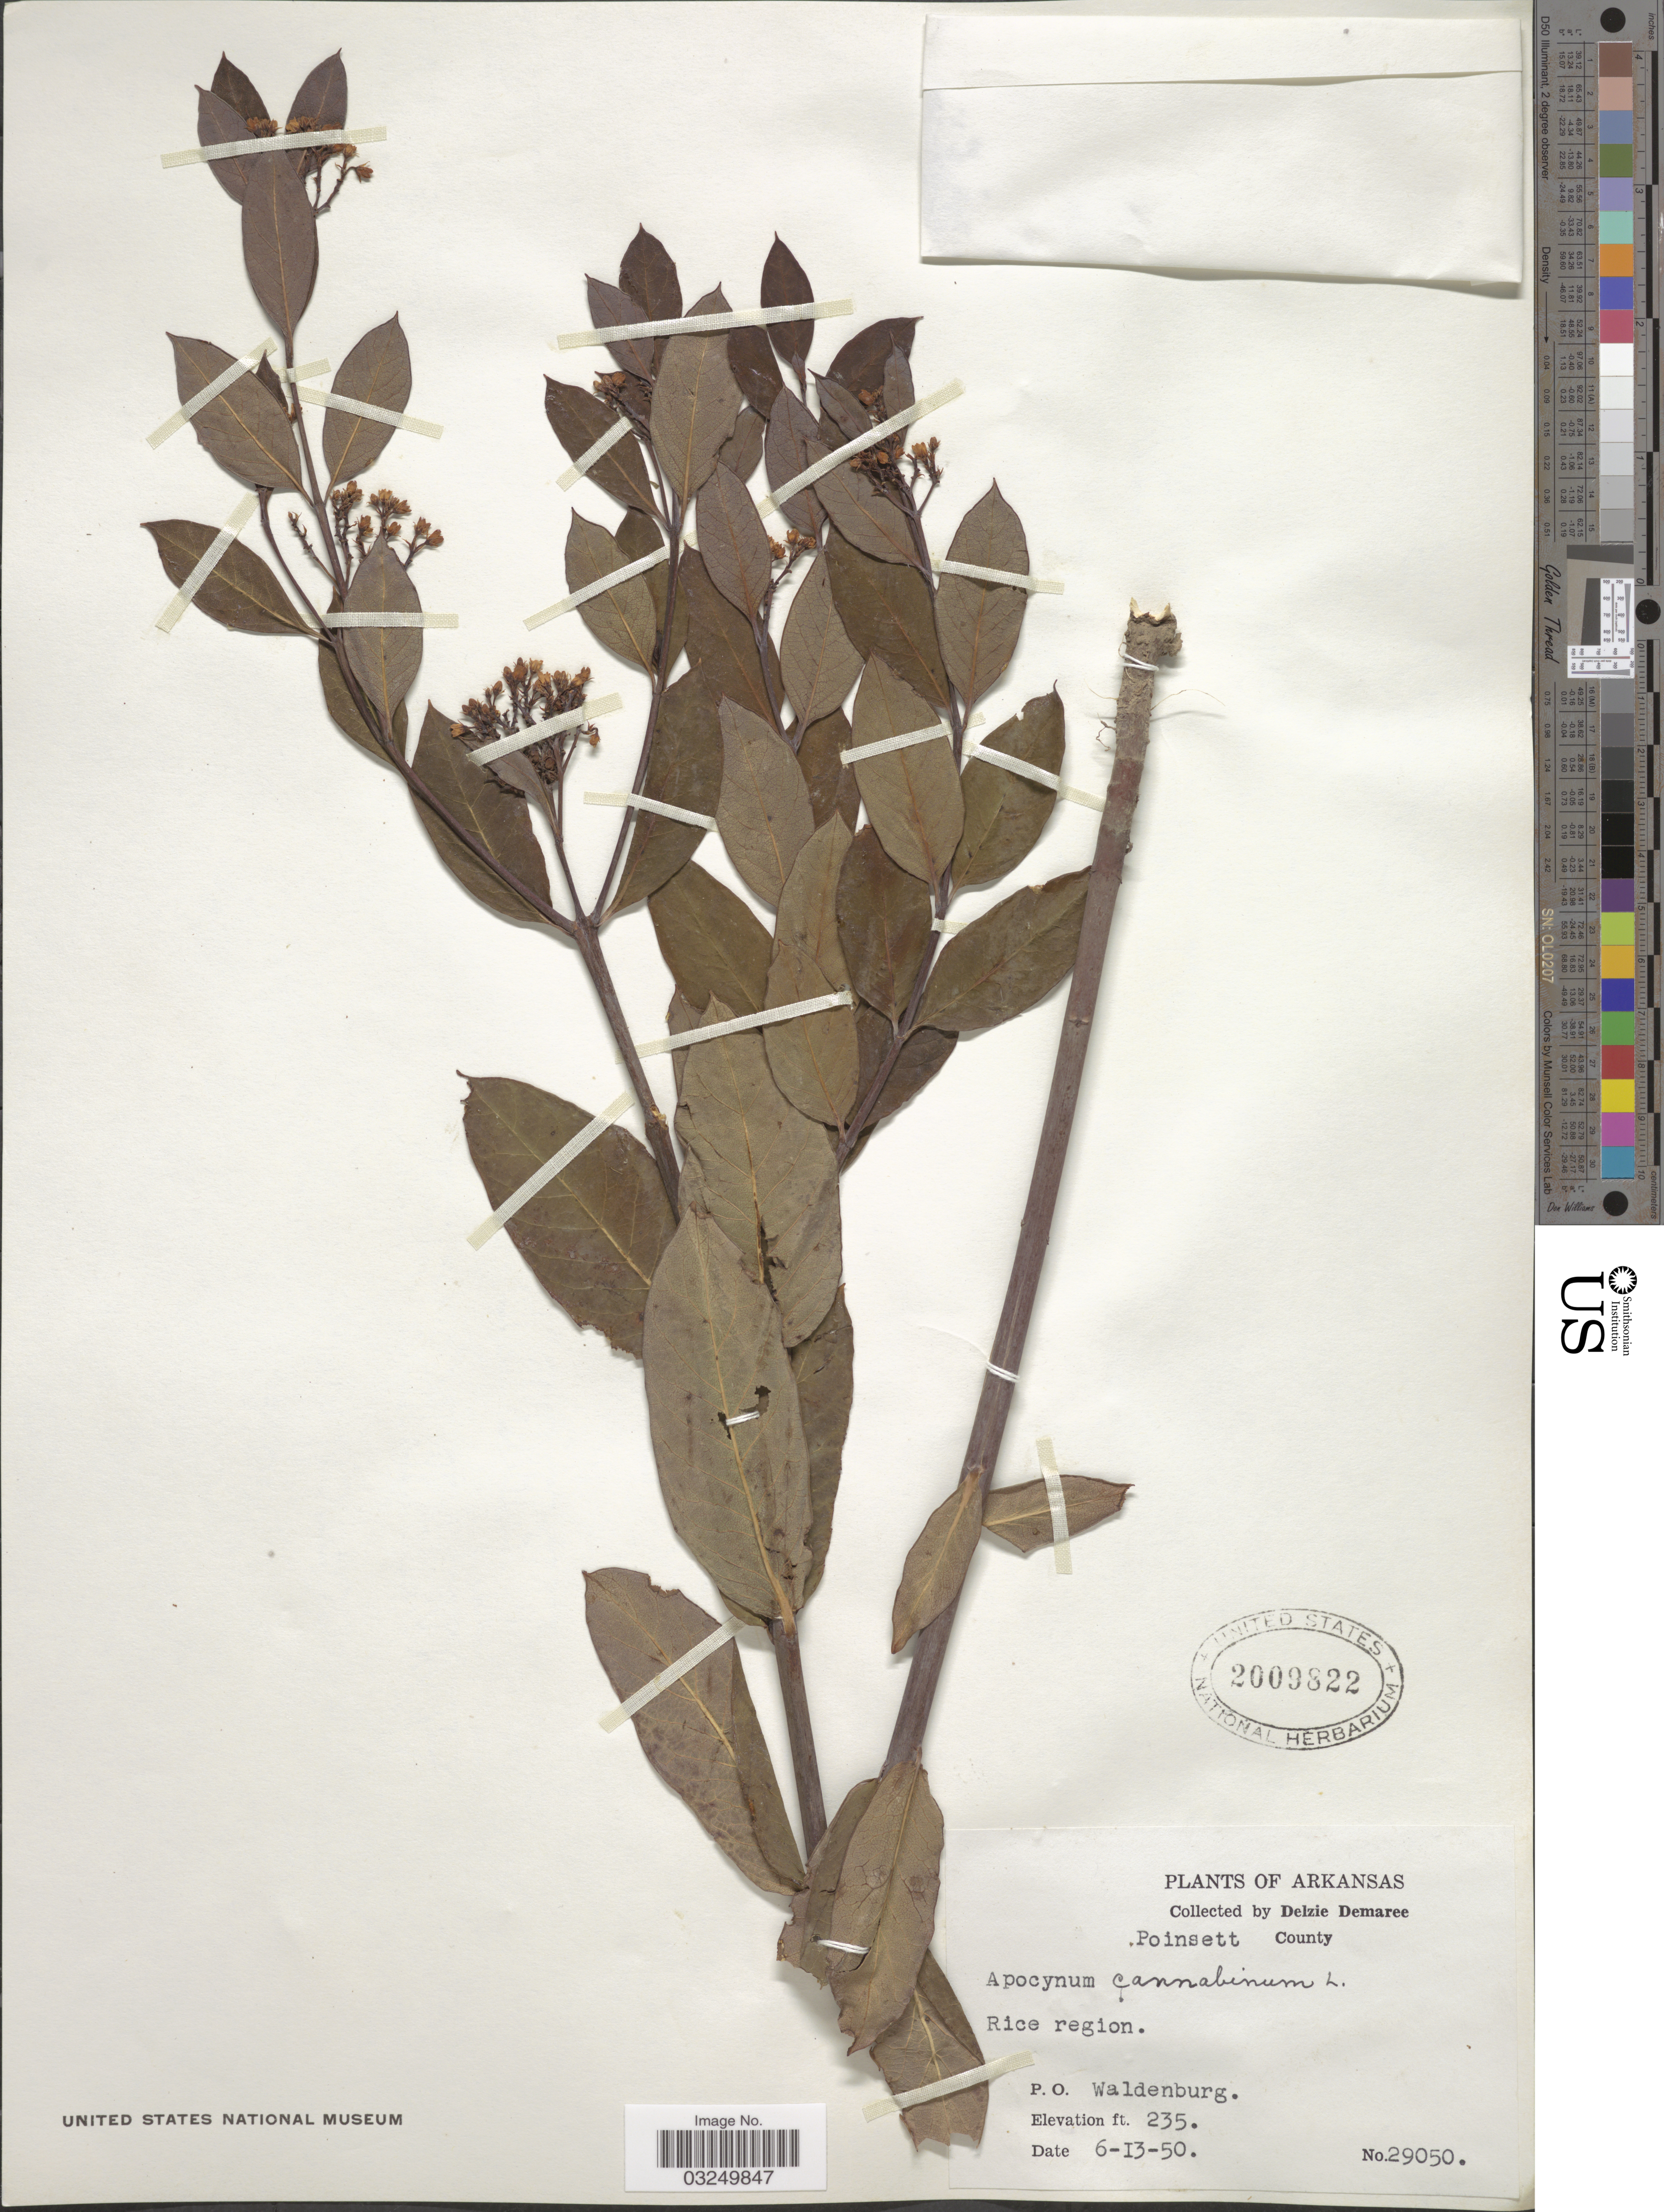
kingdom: Plantae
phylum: Tracheophyta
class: Magnoliopsida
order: Gentianales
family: Apocynaceae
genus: Apocynum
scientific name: Apocynum cannabinum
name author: L.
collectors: D. Demaree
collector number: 29050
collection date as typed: Transcribed d/m/y: 13/6/50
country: United States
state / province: Arkansas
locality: Poinsett County. Rice region. P.O. Waldenburg.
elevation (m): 72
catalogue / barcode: US 2009822